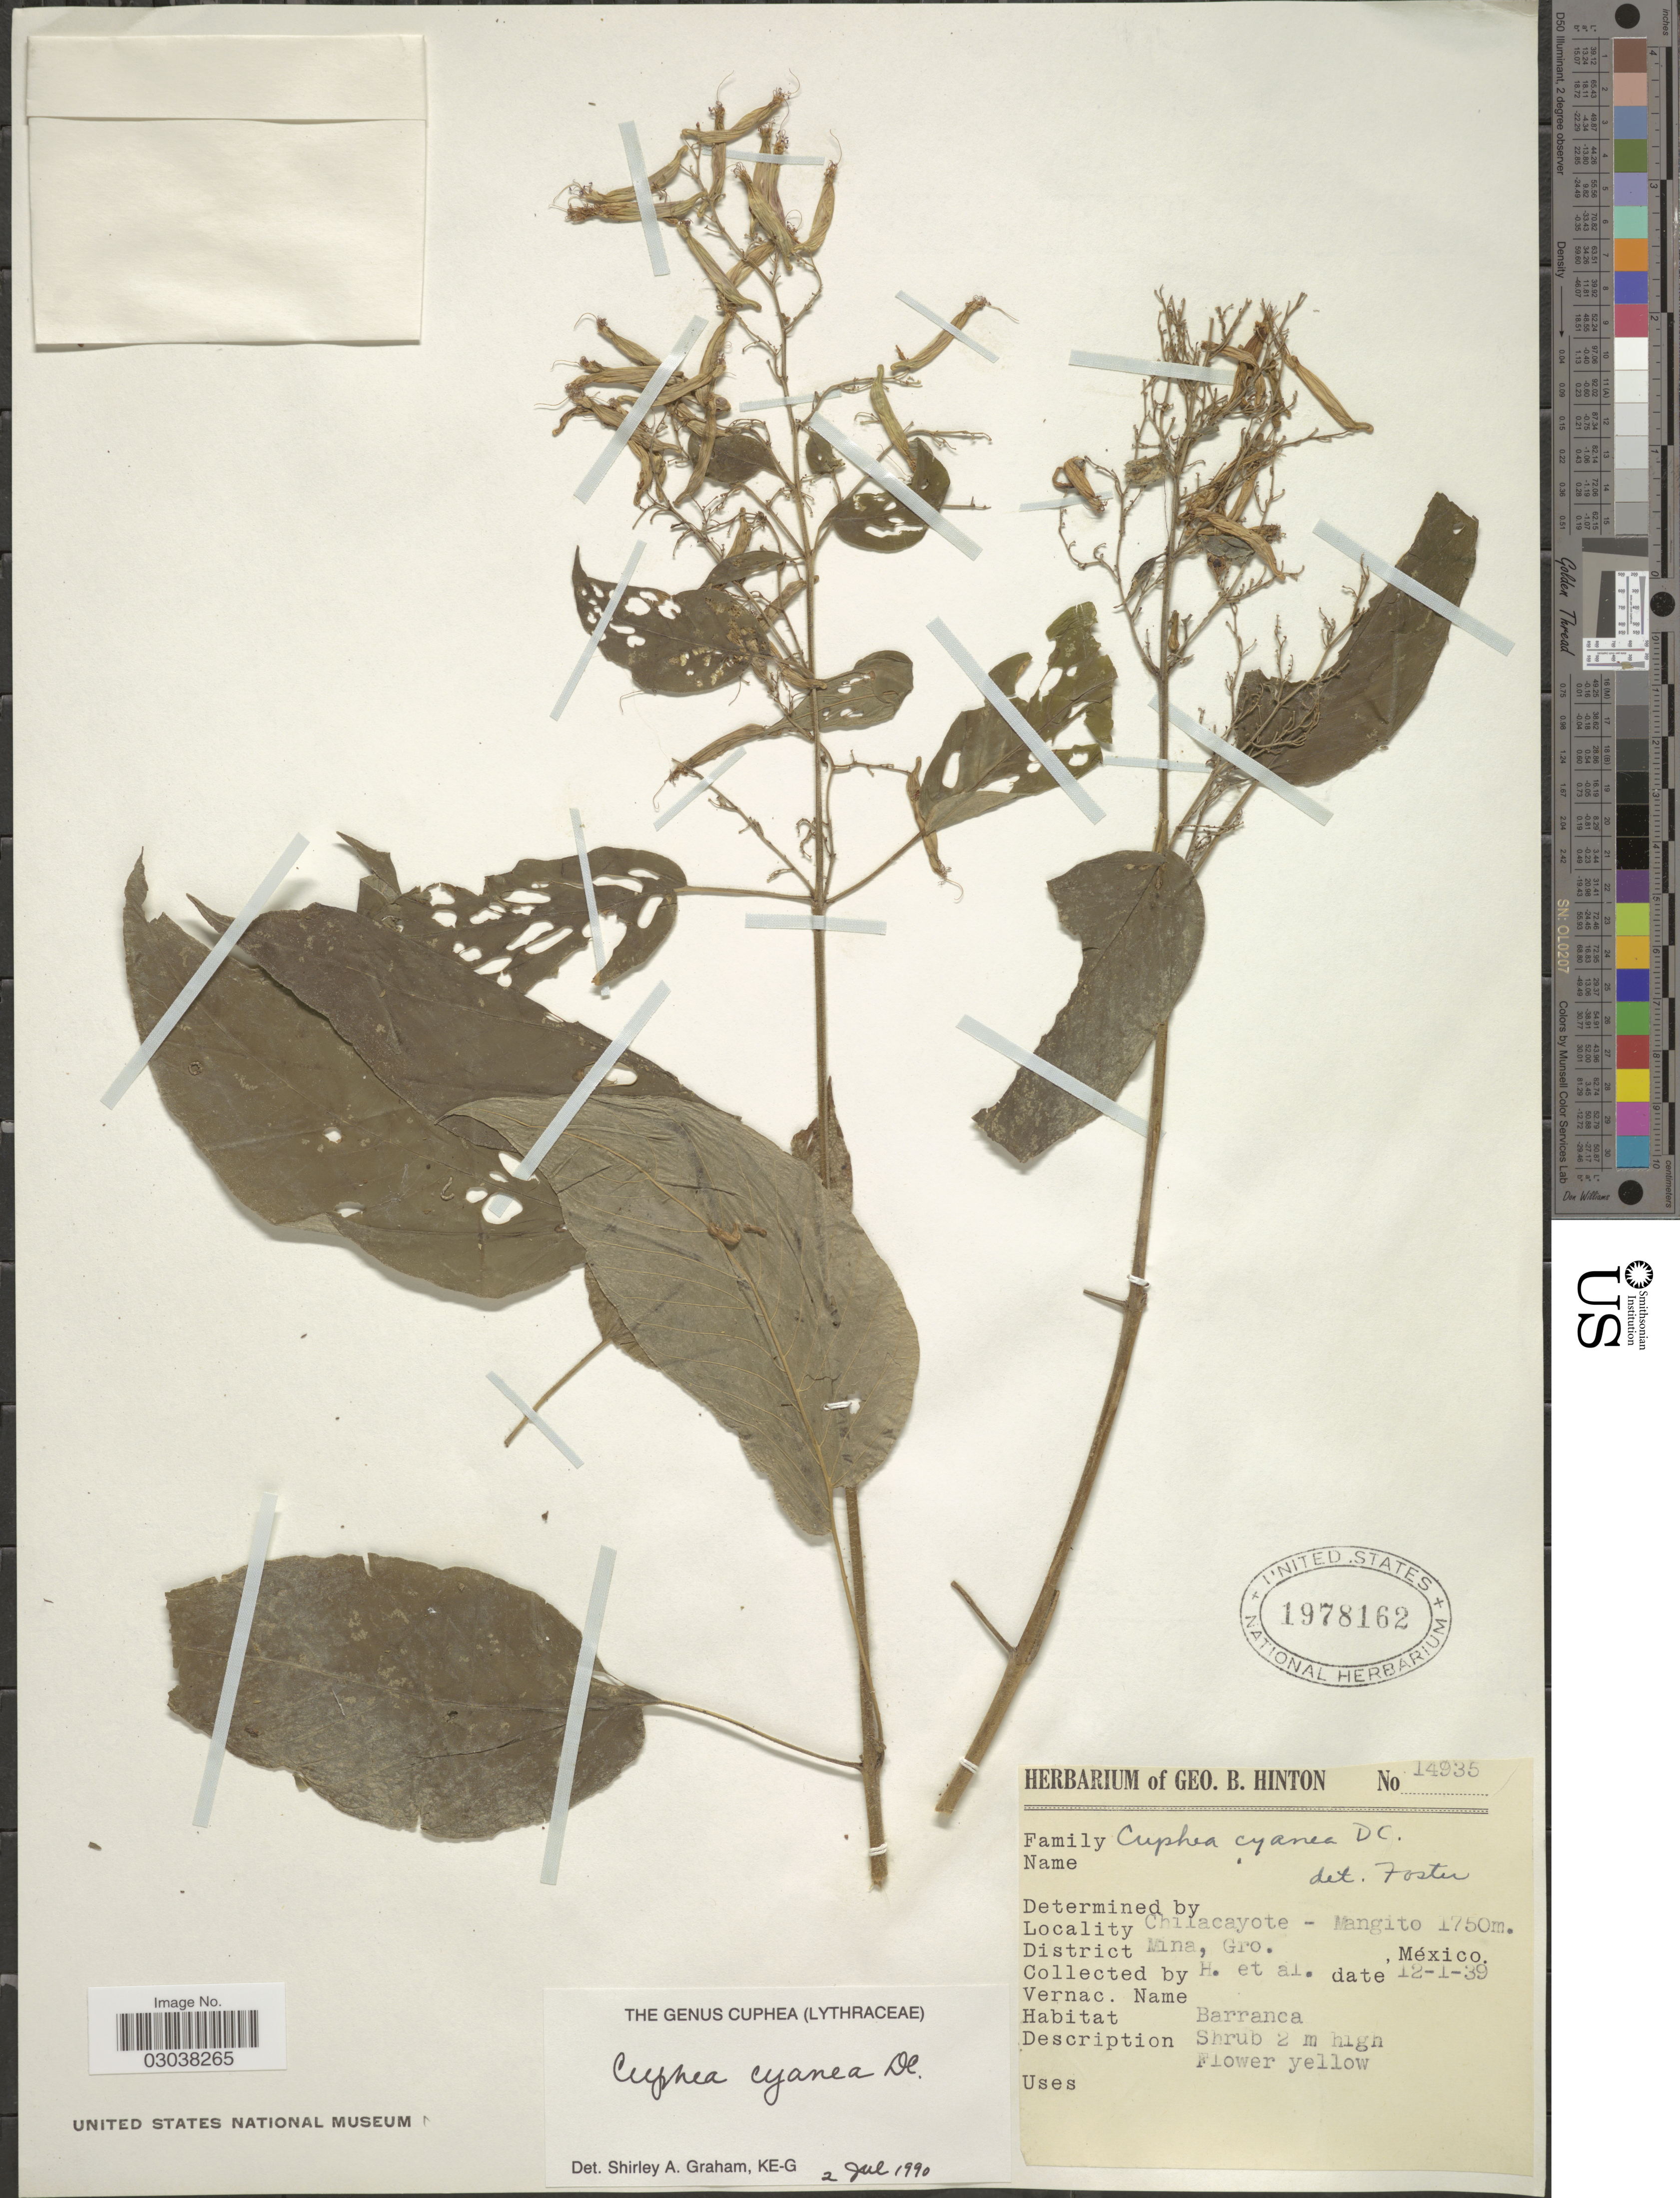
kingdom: Plantae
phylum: Tracheophyta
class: Magnoliopsida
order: Myrtales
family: Lythraceae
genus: Cuphea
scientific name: Cuphea cyanea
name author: DC.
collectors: G. B. Hinton & et al.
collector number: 14935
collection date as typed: Transcribed d/m/y: 12/1/39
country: Mexico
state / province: Guerrero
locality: Chilacayote- Mangito. District Mina.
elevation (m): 1750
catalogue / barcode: US 1978162